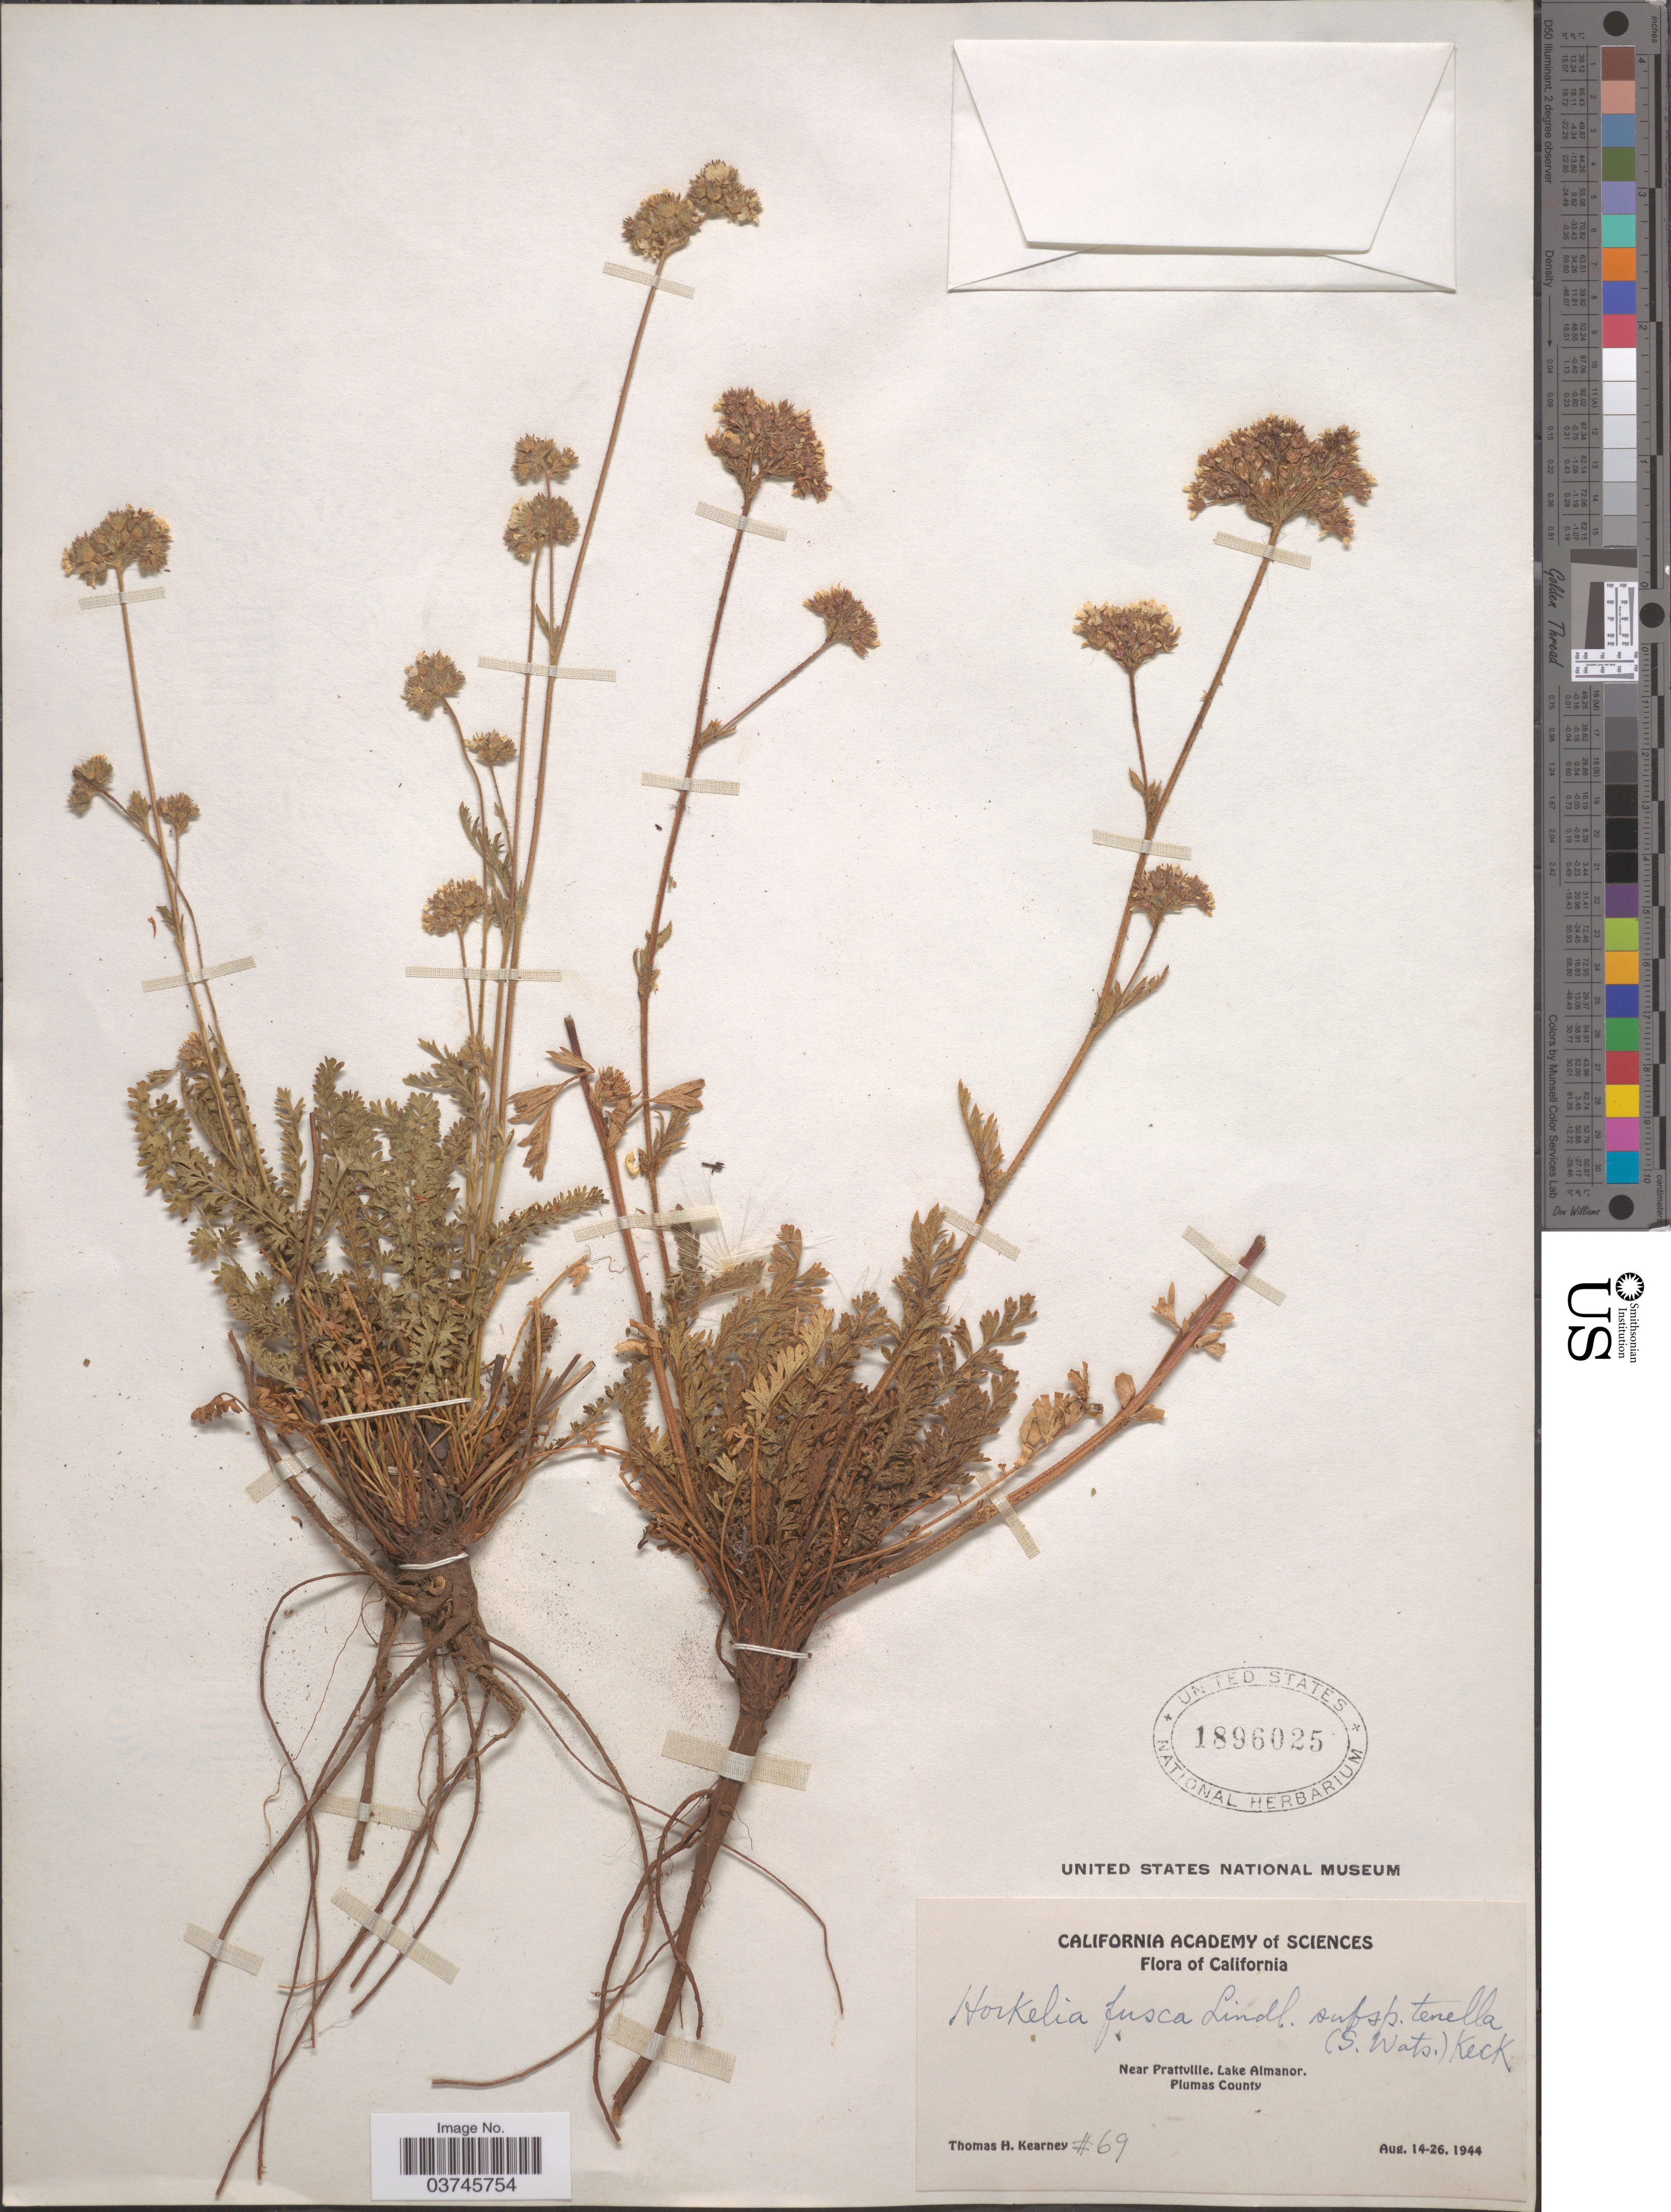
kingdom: Plantae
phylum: Tracheophyta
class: Magnoliopsida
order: Rosales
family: Rosaceae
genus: Potentilla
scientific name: Potentilla lindleyi var. puberula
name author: (Rydb.) Jeps.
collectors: T. H. Kearney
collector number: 69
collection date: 1944-08-14/1944-08-26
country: United States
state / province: California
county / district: Plumas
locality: Near Prattville, Lake Almanor. Plumas County.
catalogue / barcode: US 1896025